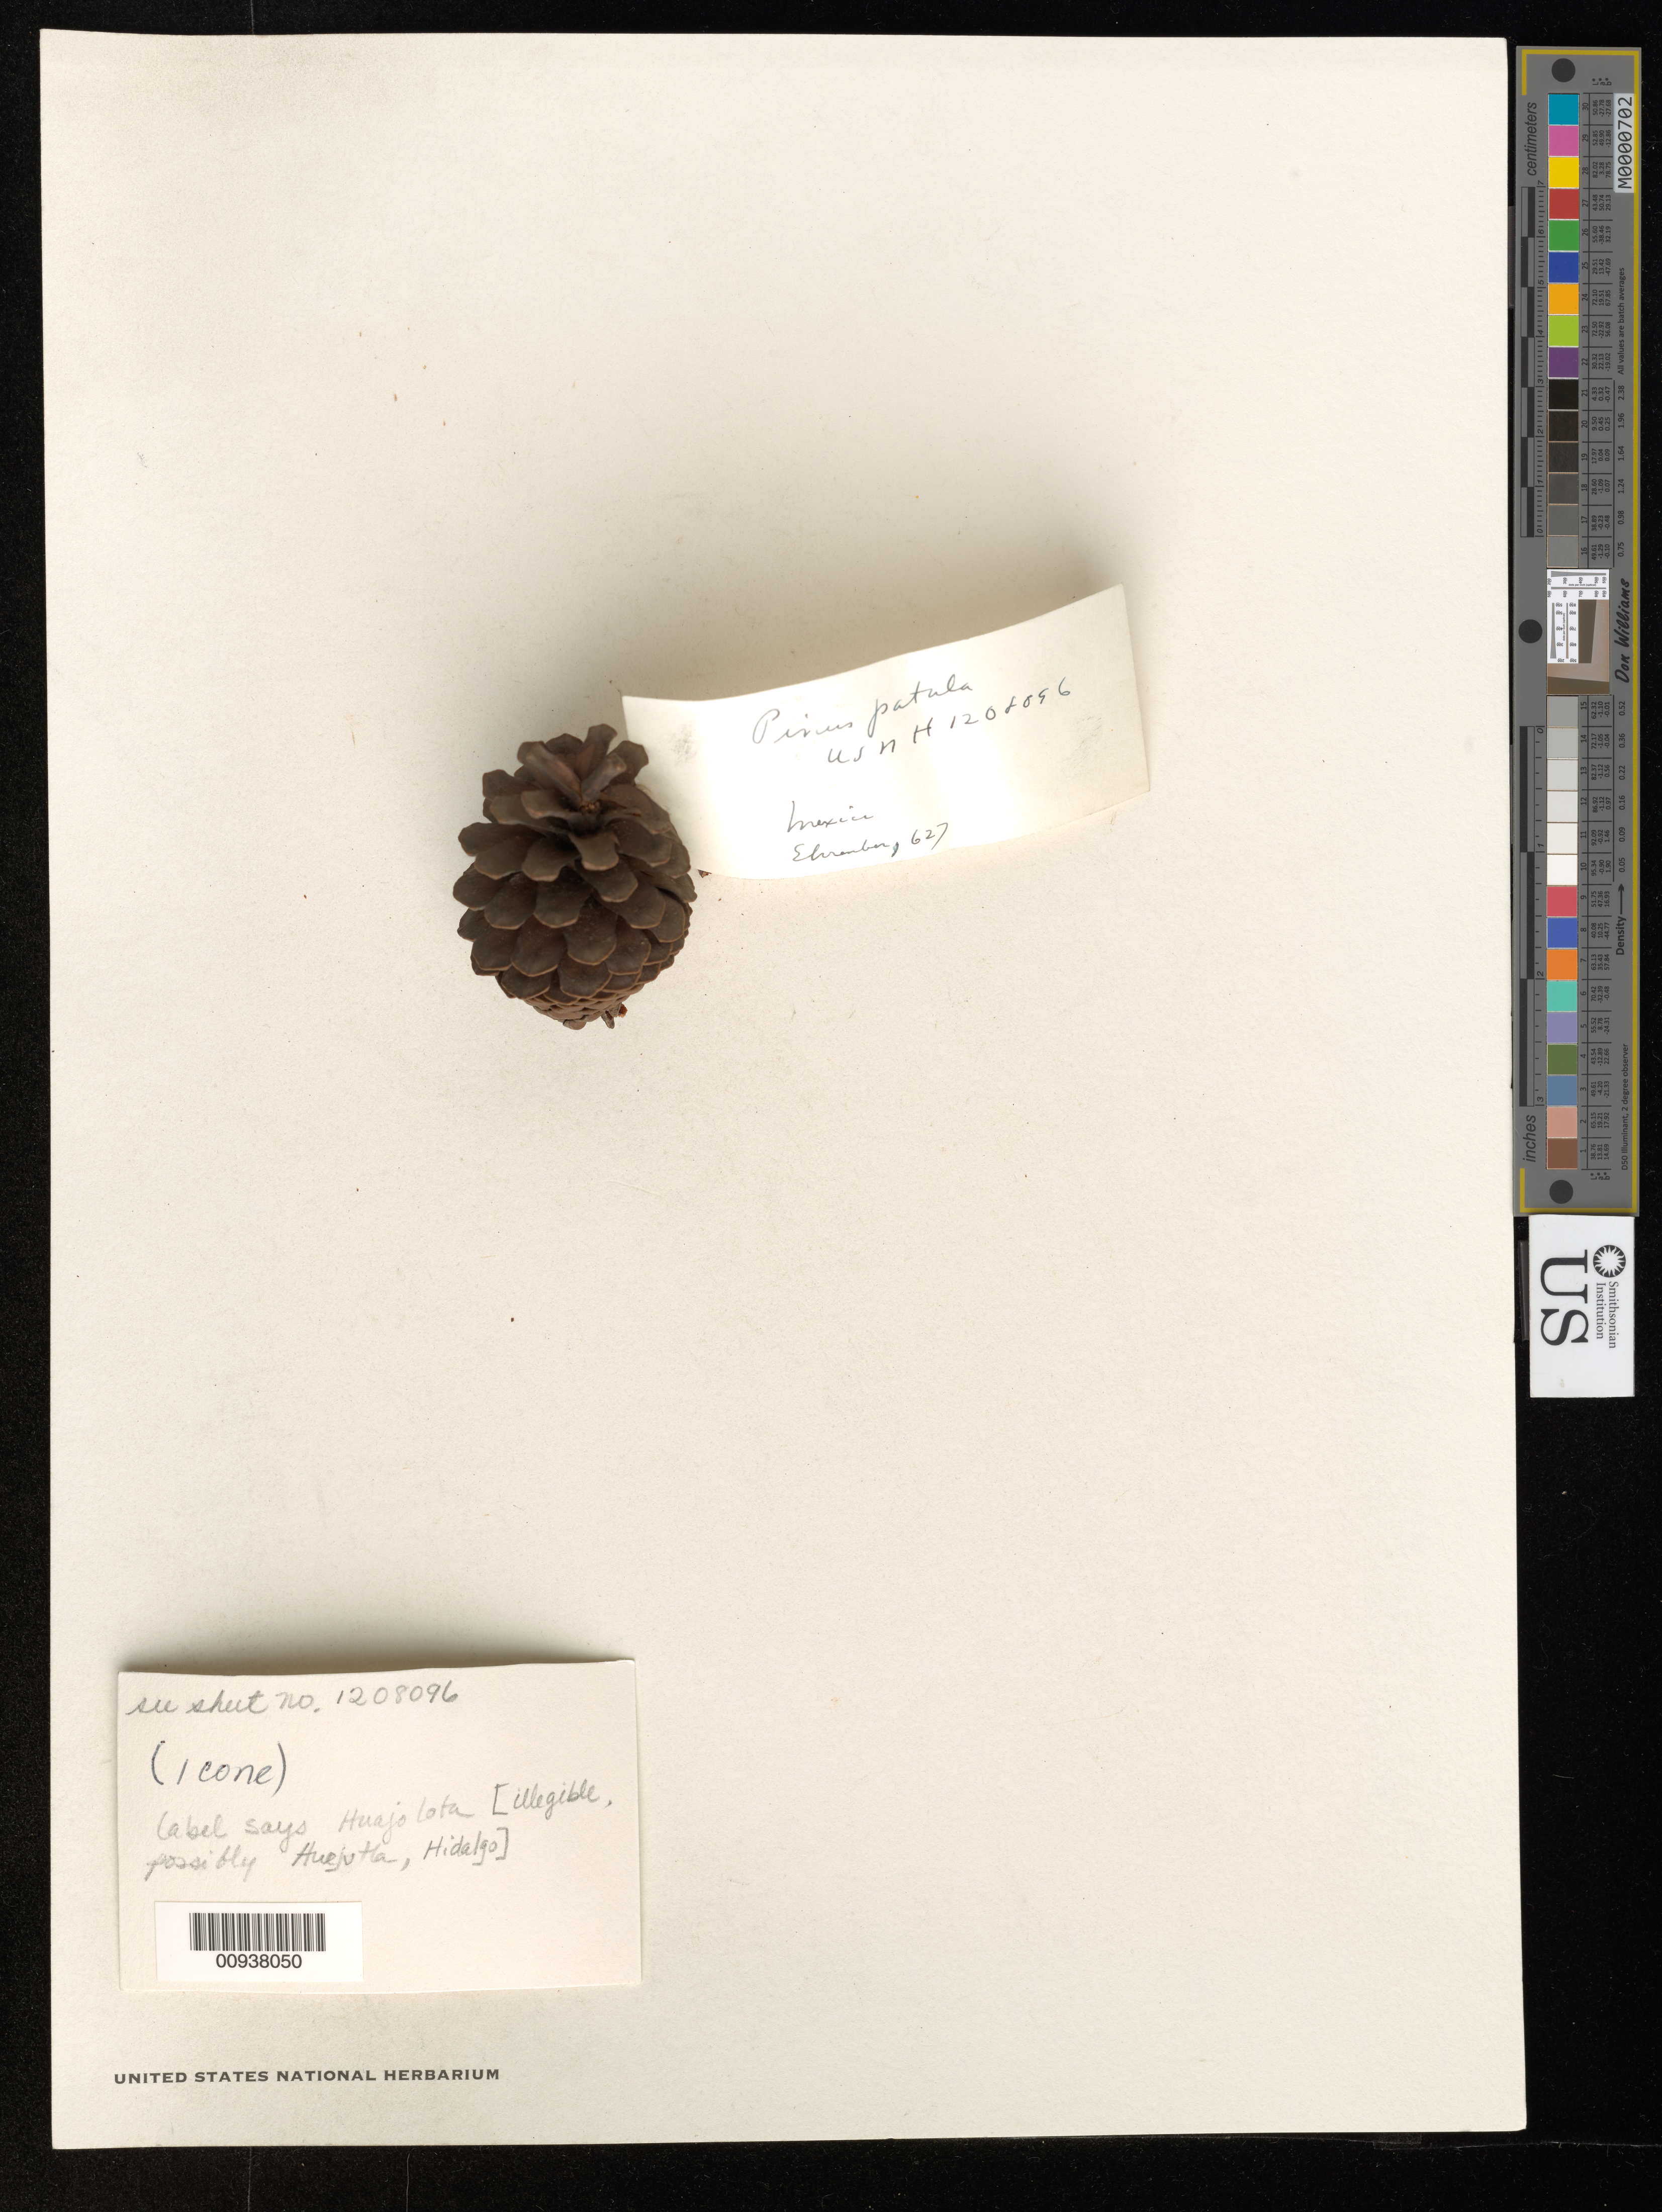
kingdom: Plantae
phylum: Tracheophyta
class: Pinopsida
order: Pinales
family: Pinaceae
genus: Pinus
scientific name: Pinus patula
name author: Schltdl. & Cham.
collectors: C. G. Ehrenberg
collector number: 627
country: Mexico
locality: Huajalota [interpreted, possibly Huejutla, Hidalgo].